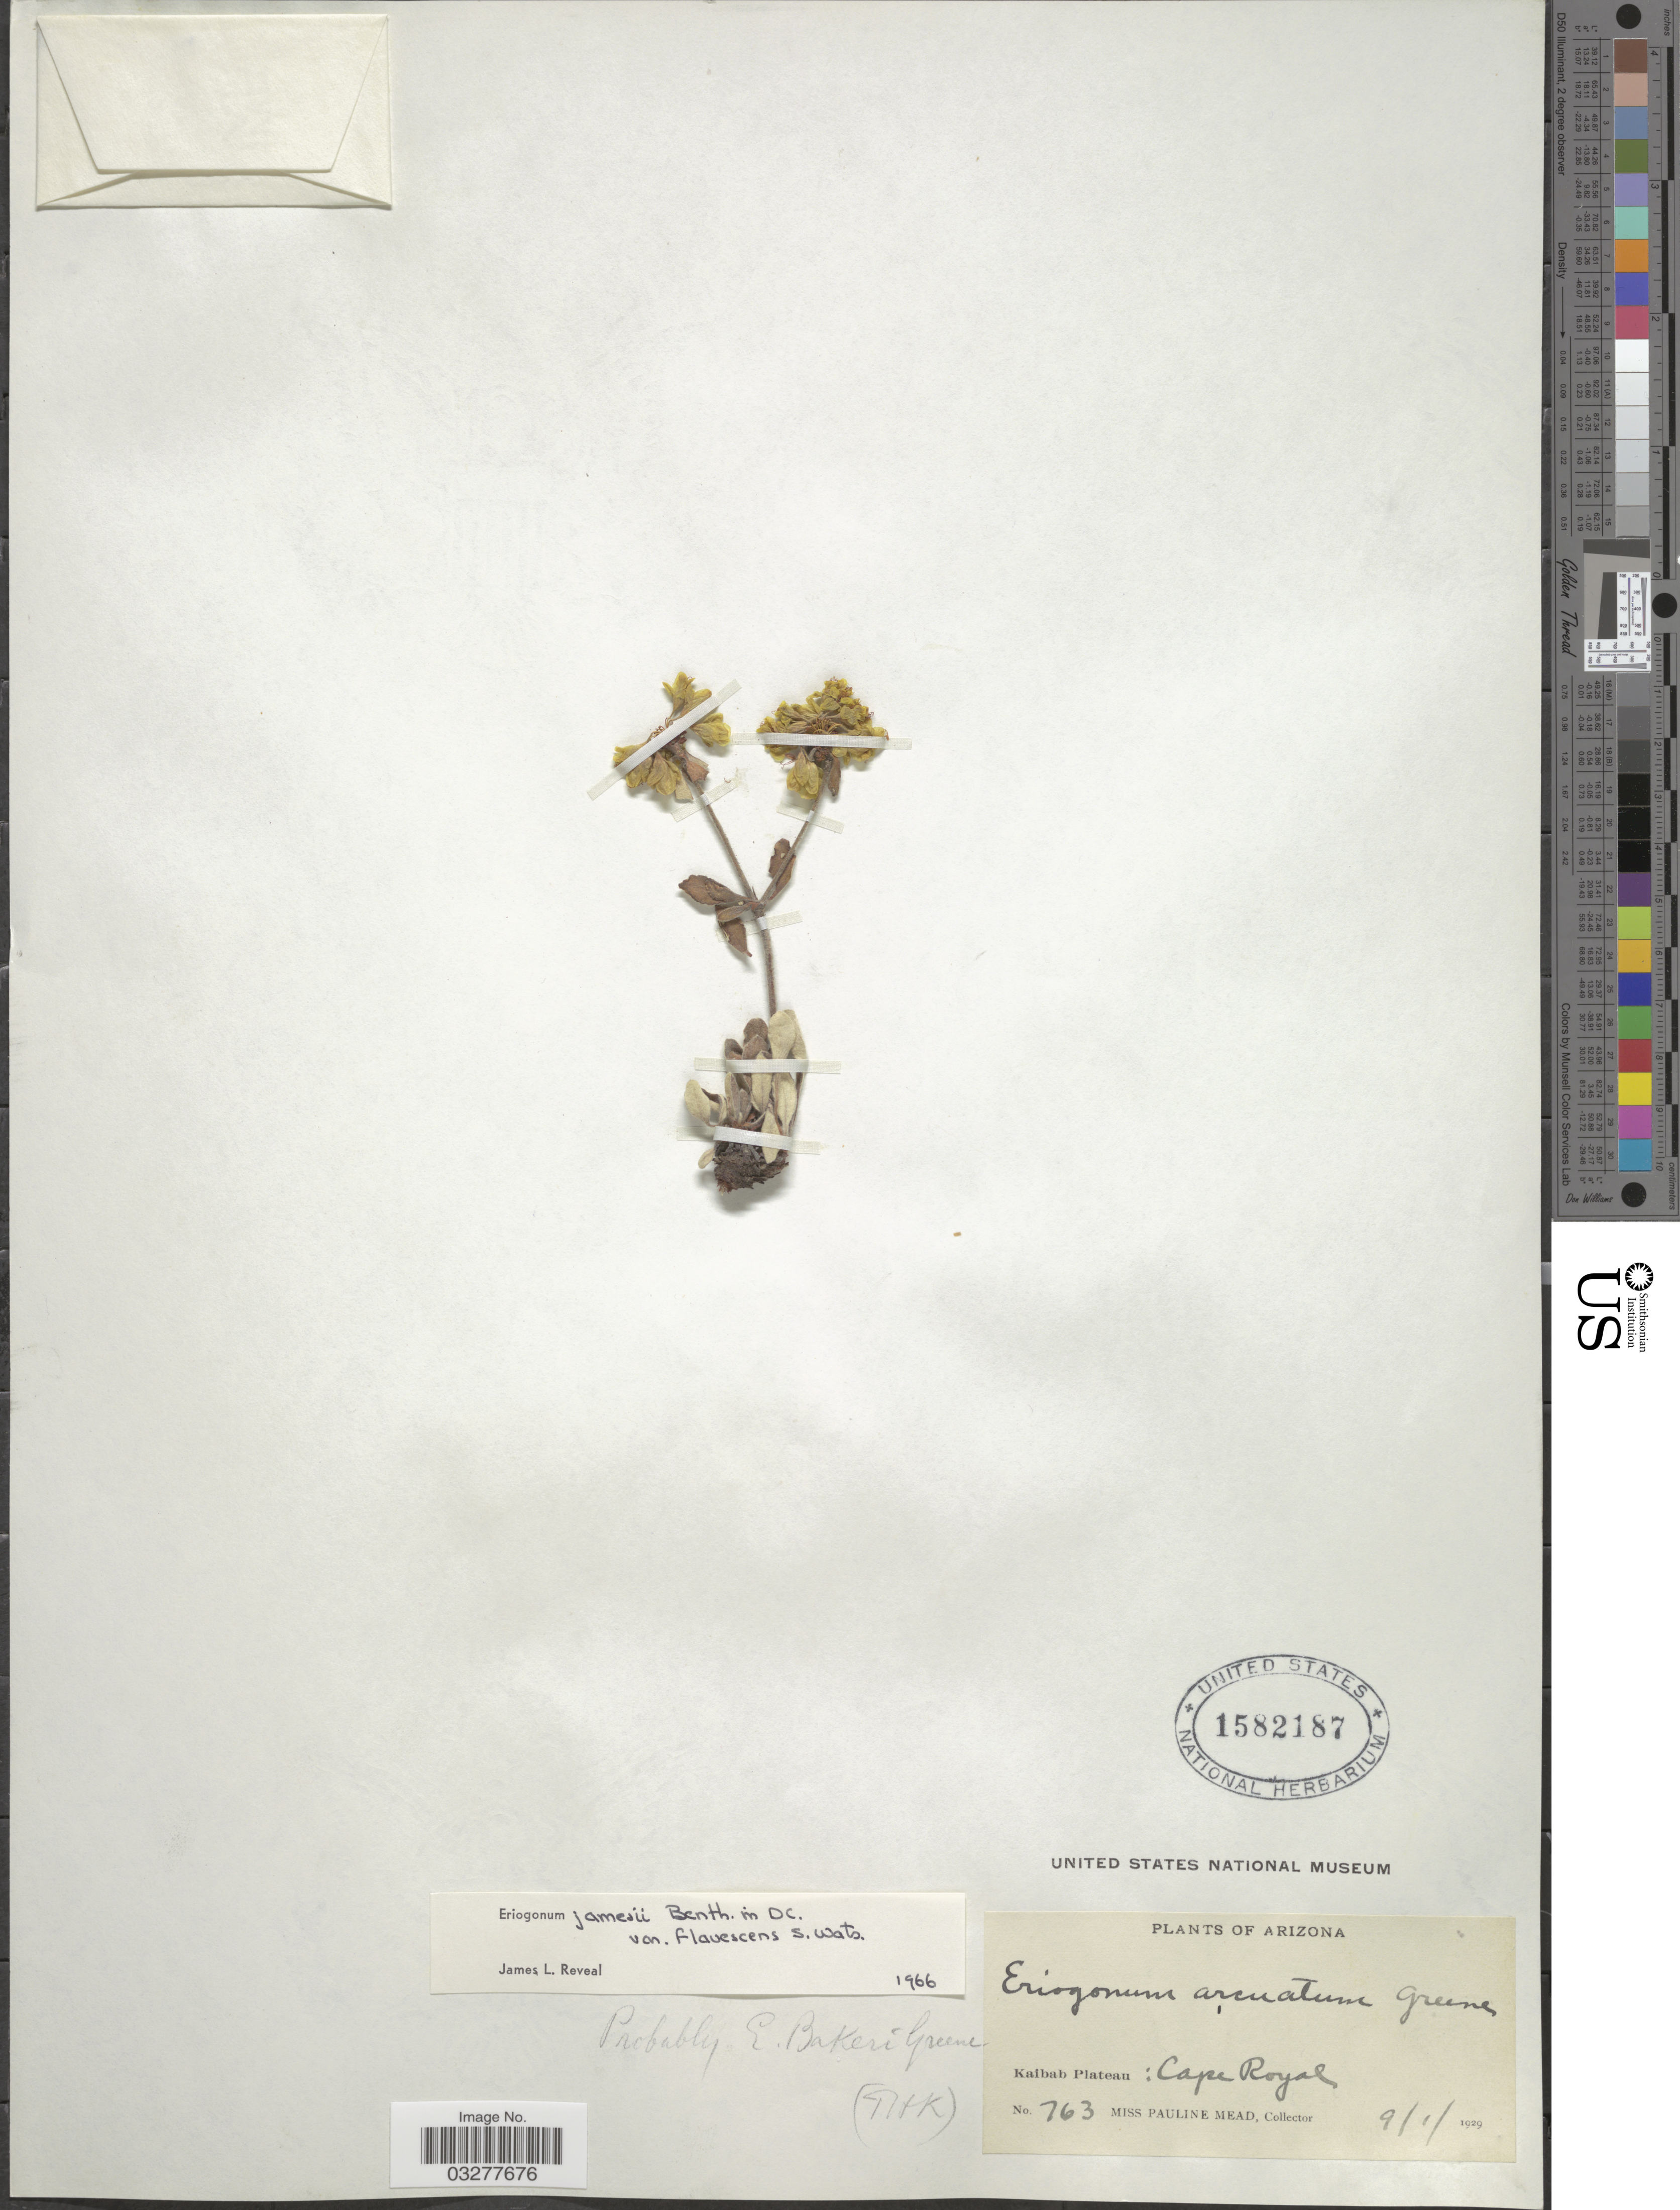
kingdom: Plantae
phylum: Tracheophyta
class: Magnoliopsida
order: Caryophyllales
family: Polygonaceae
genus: Eriogonum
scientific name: Eriogonum jamesii var. flavescens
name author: S. Watson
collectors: P. Mead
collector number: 763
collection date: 1929-09-01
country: United States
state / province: Arizona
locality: Kaibab Plateau: Cape Royal.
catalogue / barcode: US 1582187